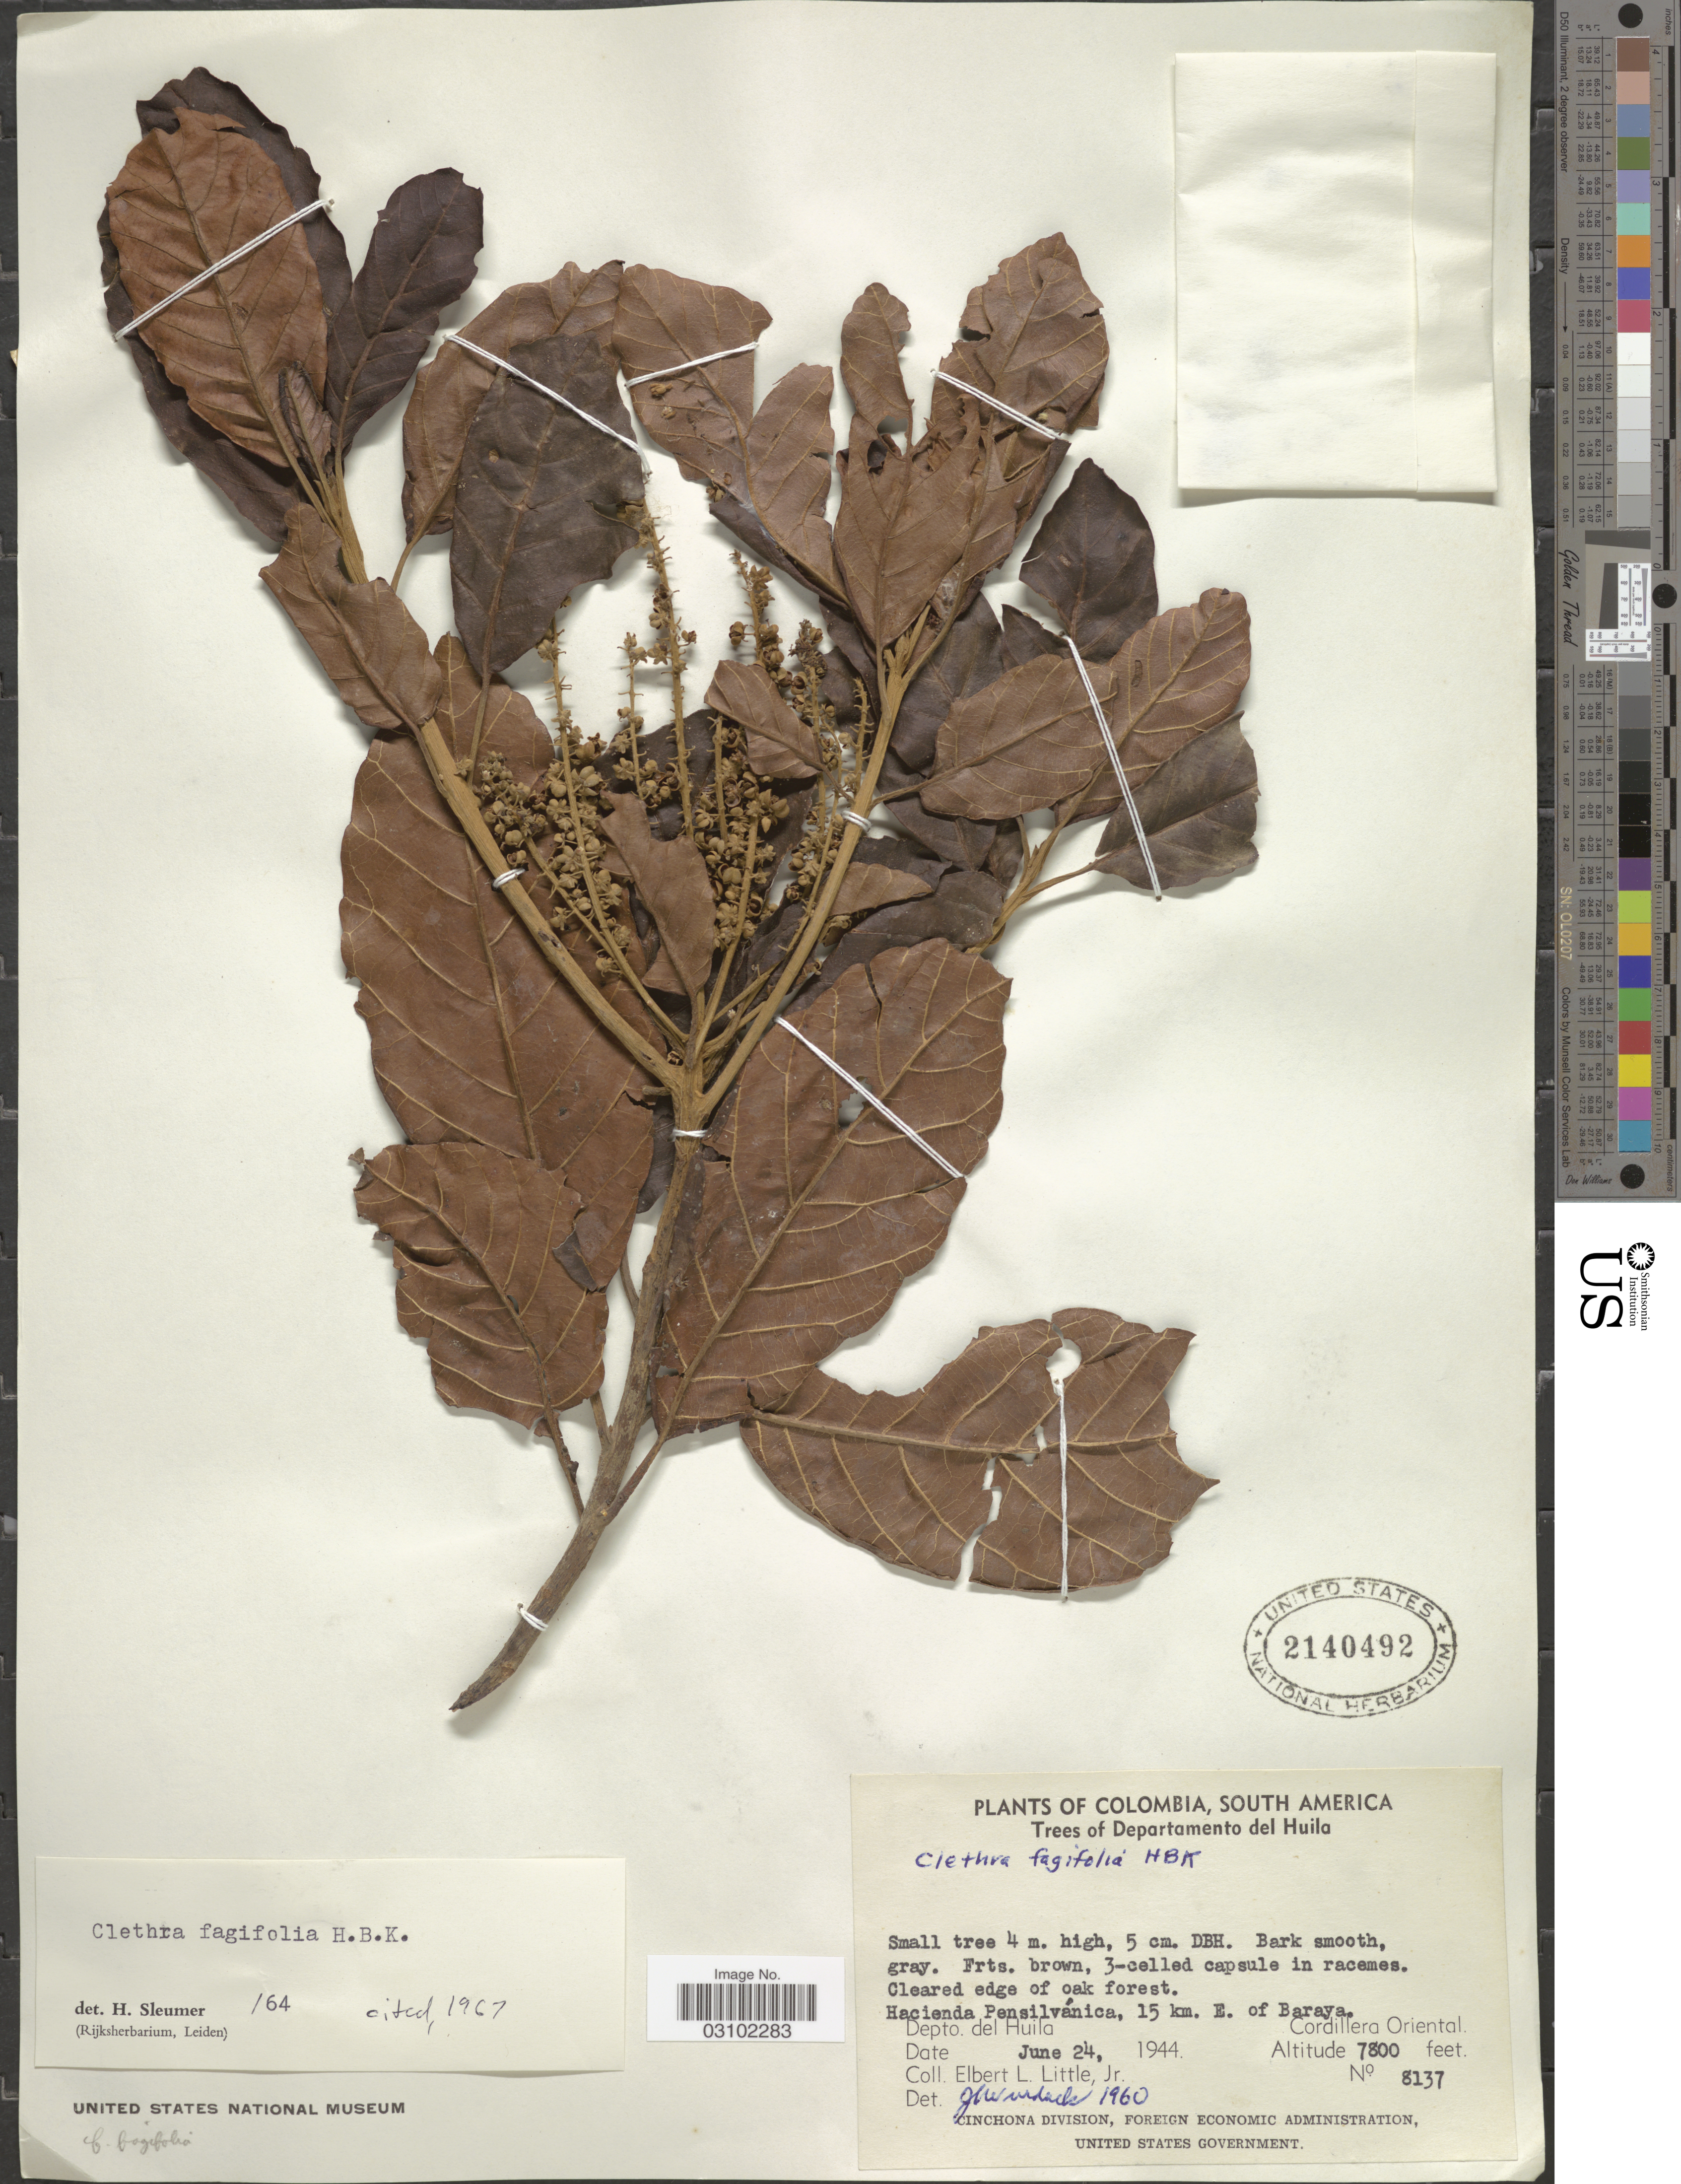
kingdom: Plantae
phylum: Tracheophyta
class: Magnoliopsida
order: Ericales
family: Clethraceae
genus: Clethra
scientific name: Clethra fagifolia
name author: Kunth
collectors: E. L. Little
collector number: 8137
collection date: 1944-06-24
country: Colombia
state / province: Huila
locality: Trees of Departamento del Huila, Hacienda Pensilvánica, 15 km. E. of Baraya. Depto. del Huila, Cordillera Oriental.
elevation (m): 2377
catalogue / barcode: US 2140492